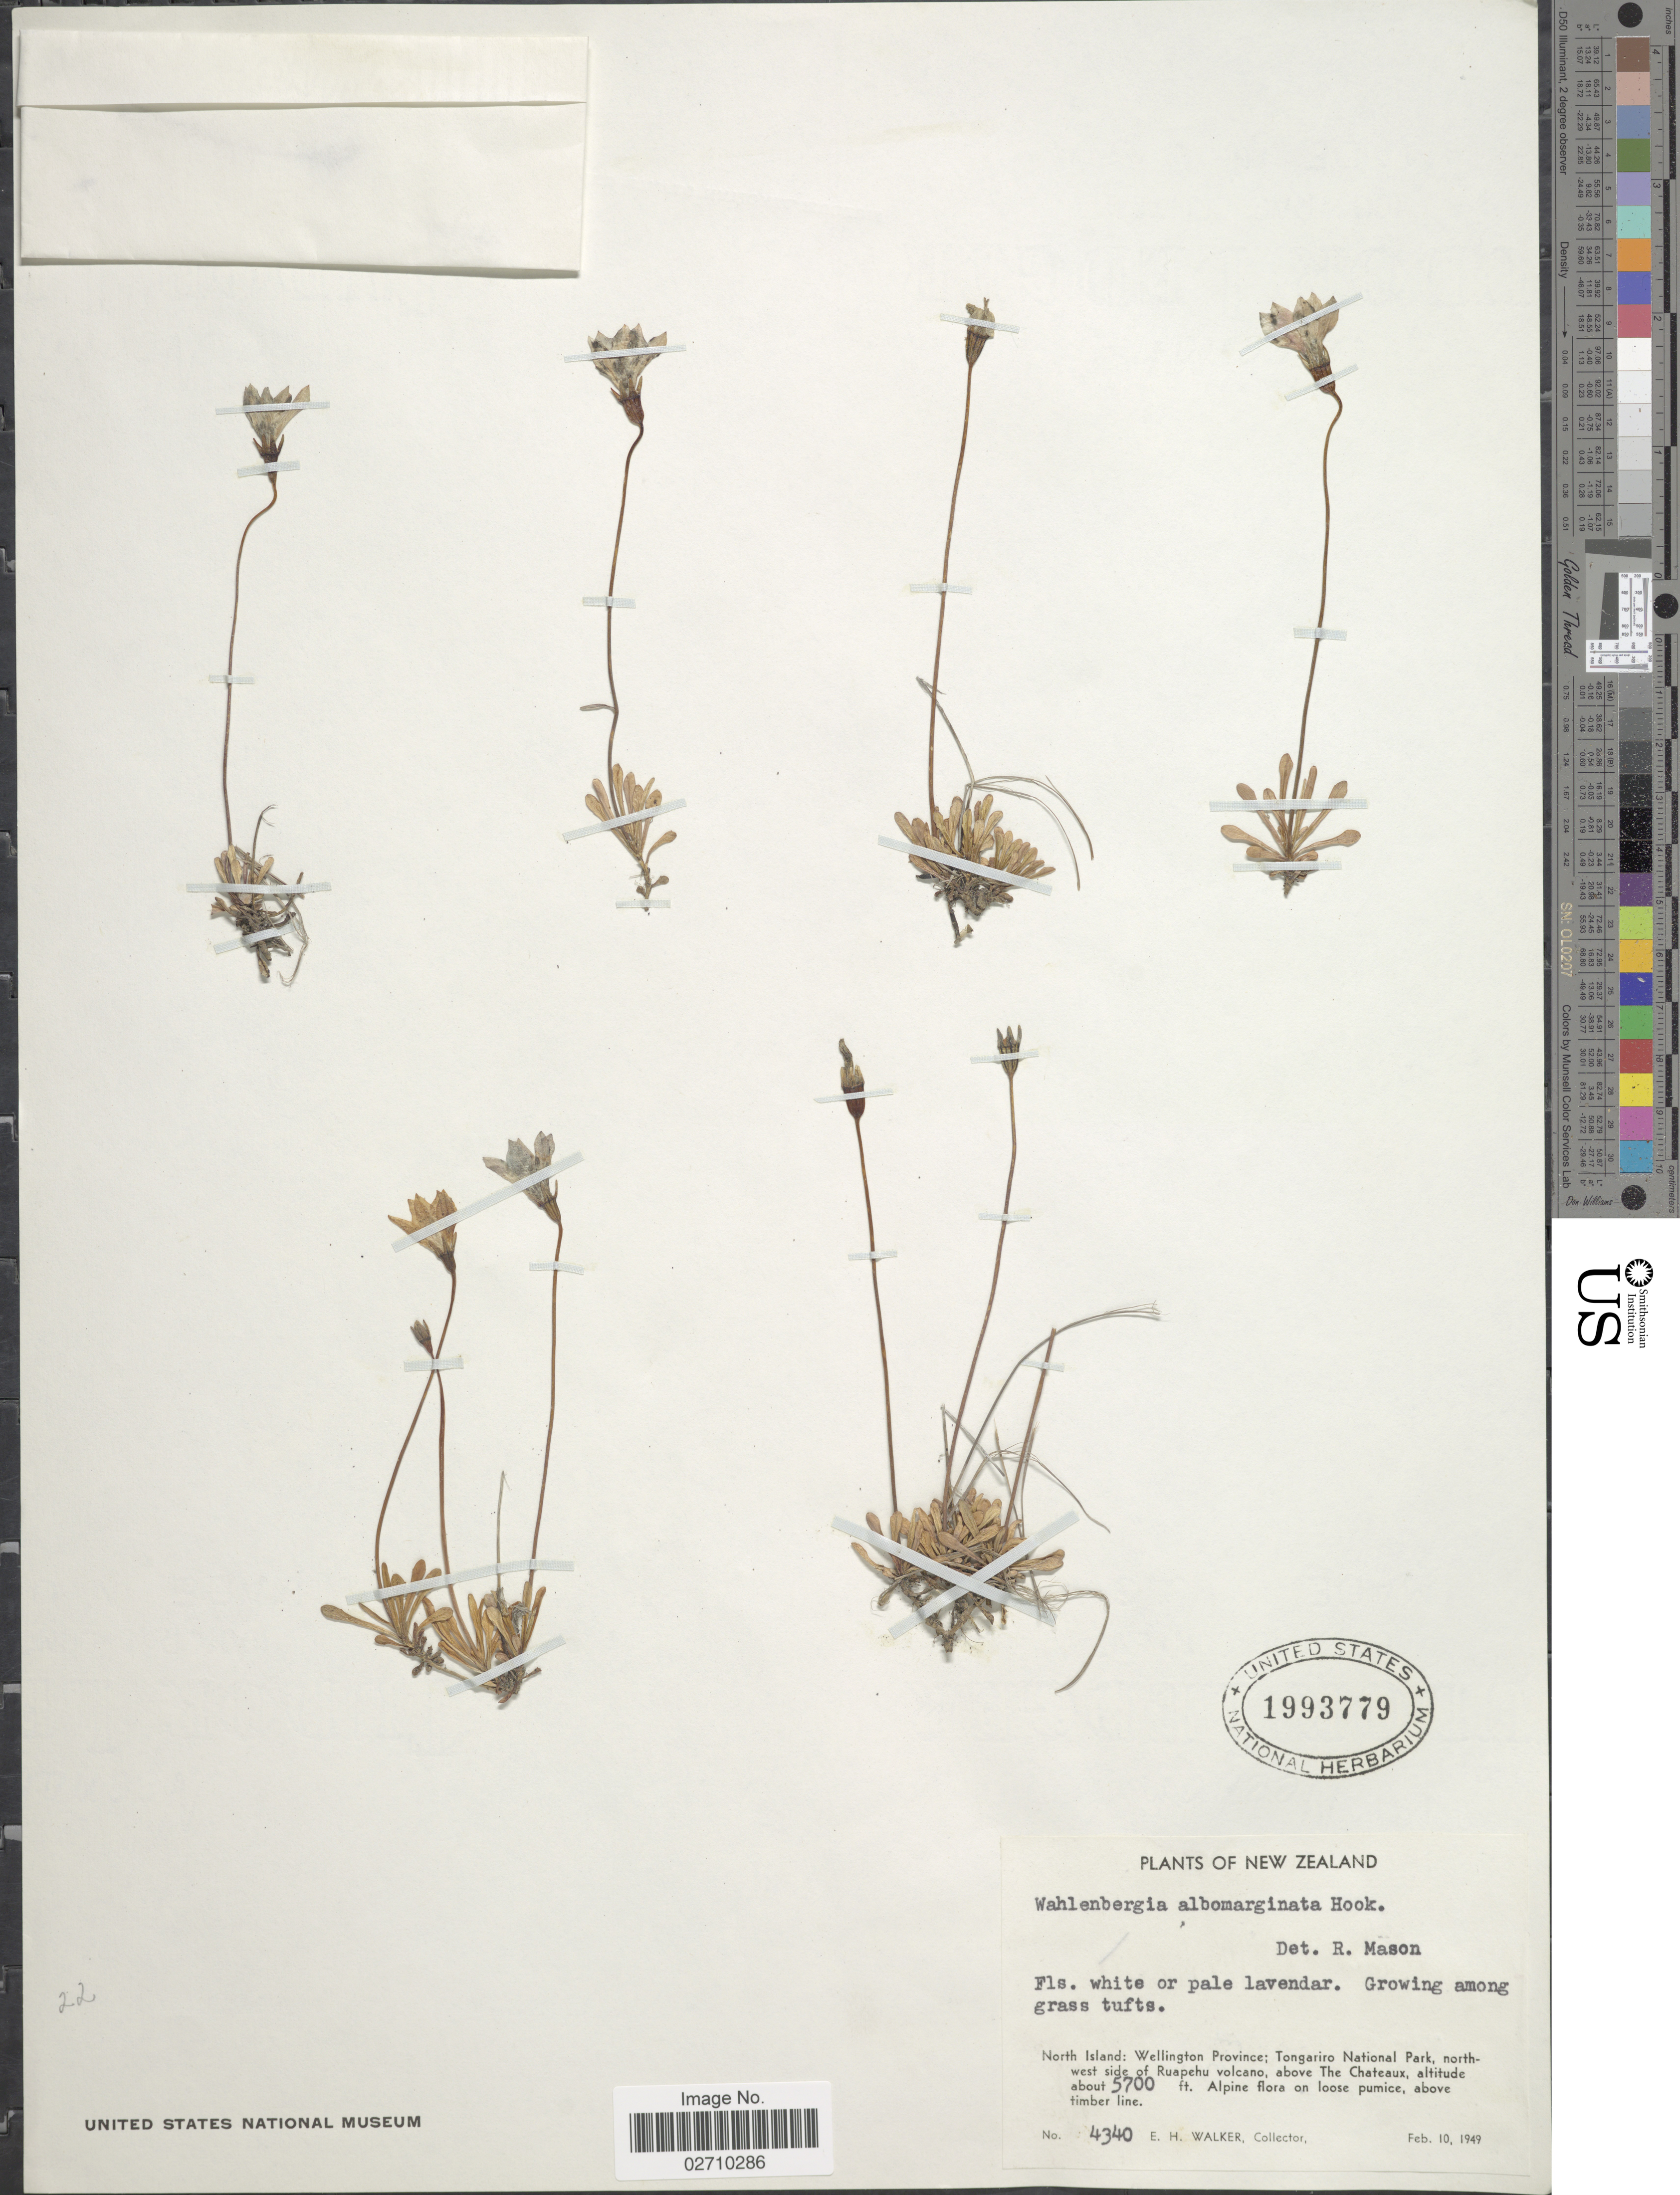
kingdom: Plantae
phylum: Tracheophyta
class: Magnoliopsida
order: Asterales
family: Campanulaceae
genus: Wahlenbergia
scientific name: Wahlenbergia albomarginata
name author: Hook.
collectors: E. H. Walker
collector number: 4340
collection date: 1949-02-10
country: New Zealand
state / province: Wellington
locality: North Island; Tongariro National Park, northwest side of Ruapehu volcano, above The Chateaux.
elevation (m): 1737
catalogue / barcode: US 1993779